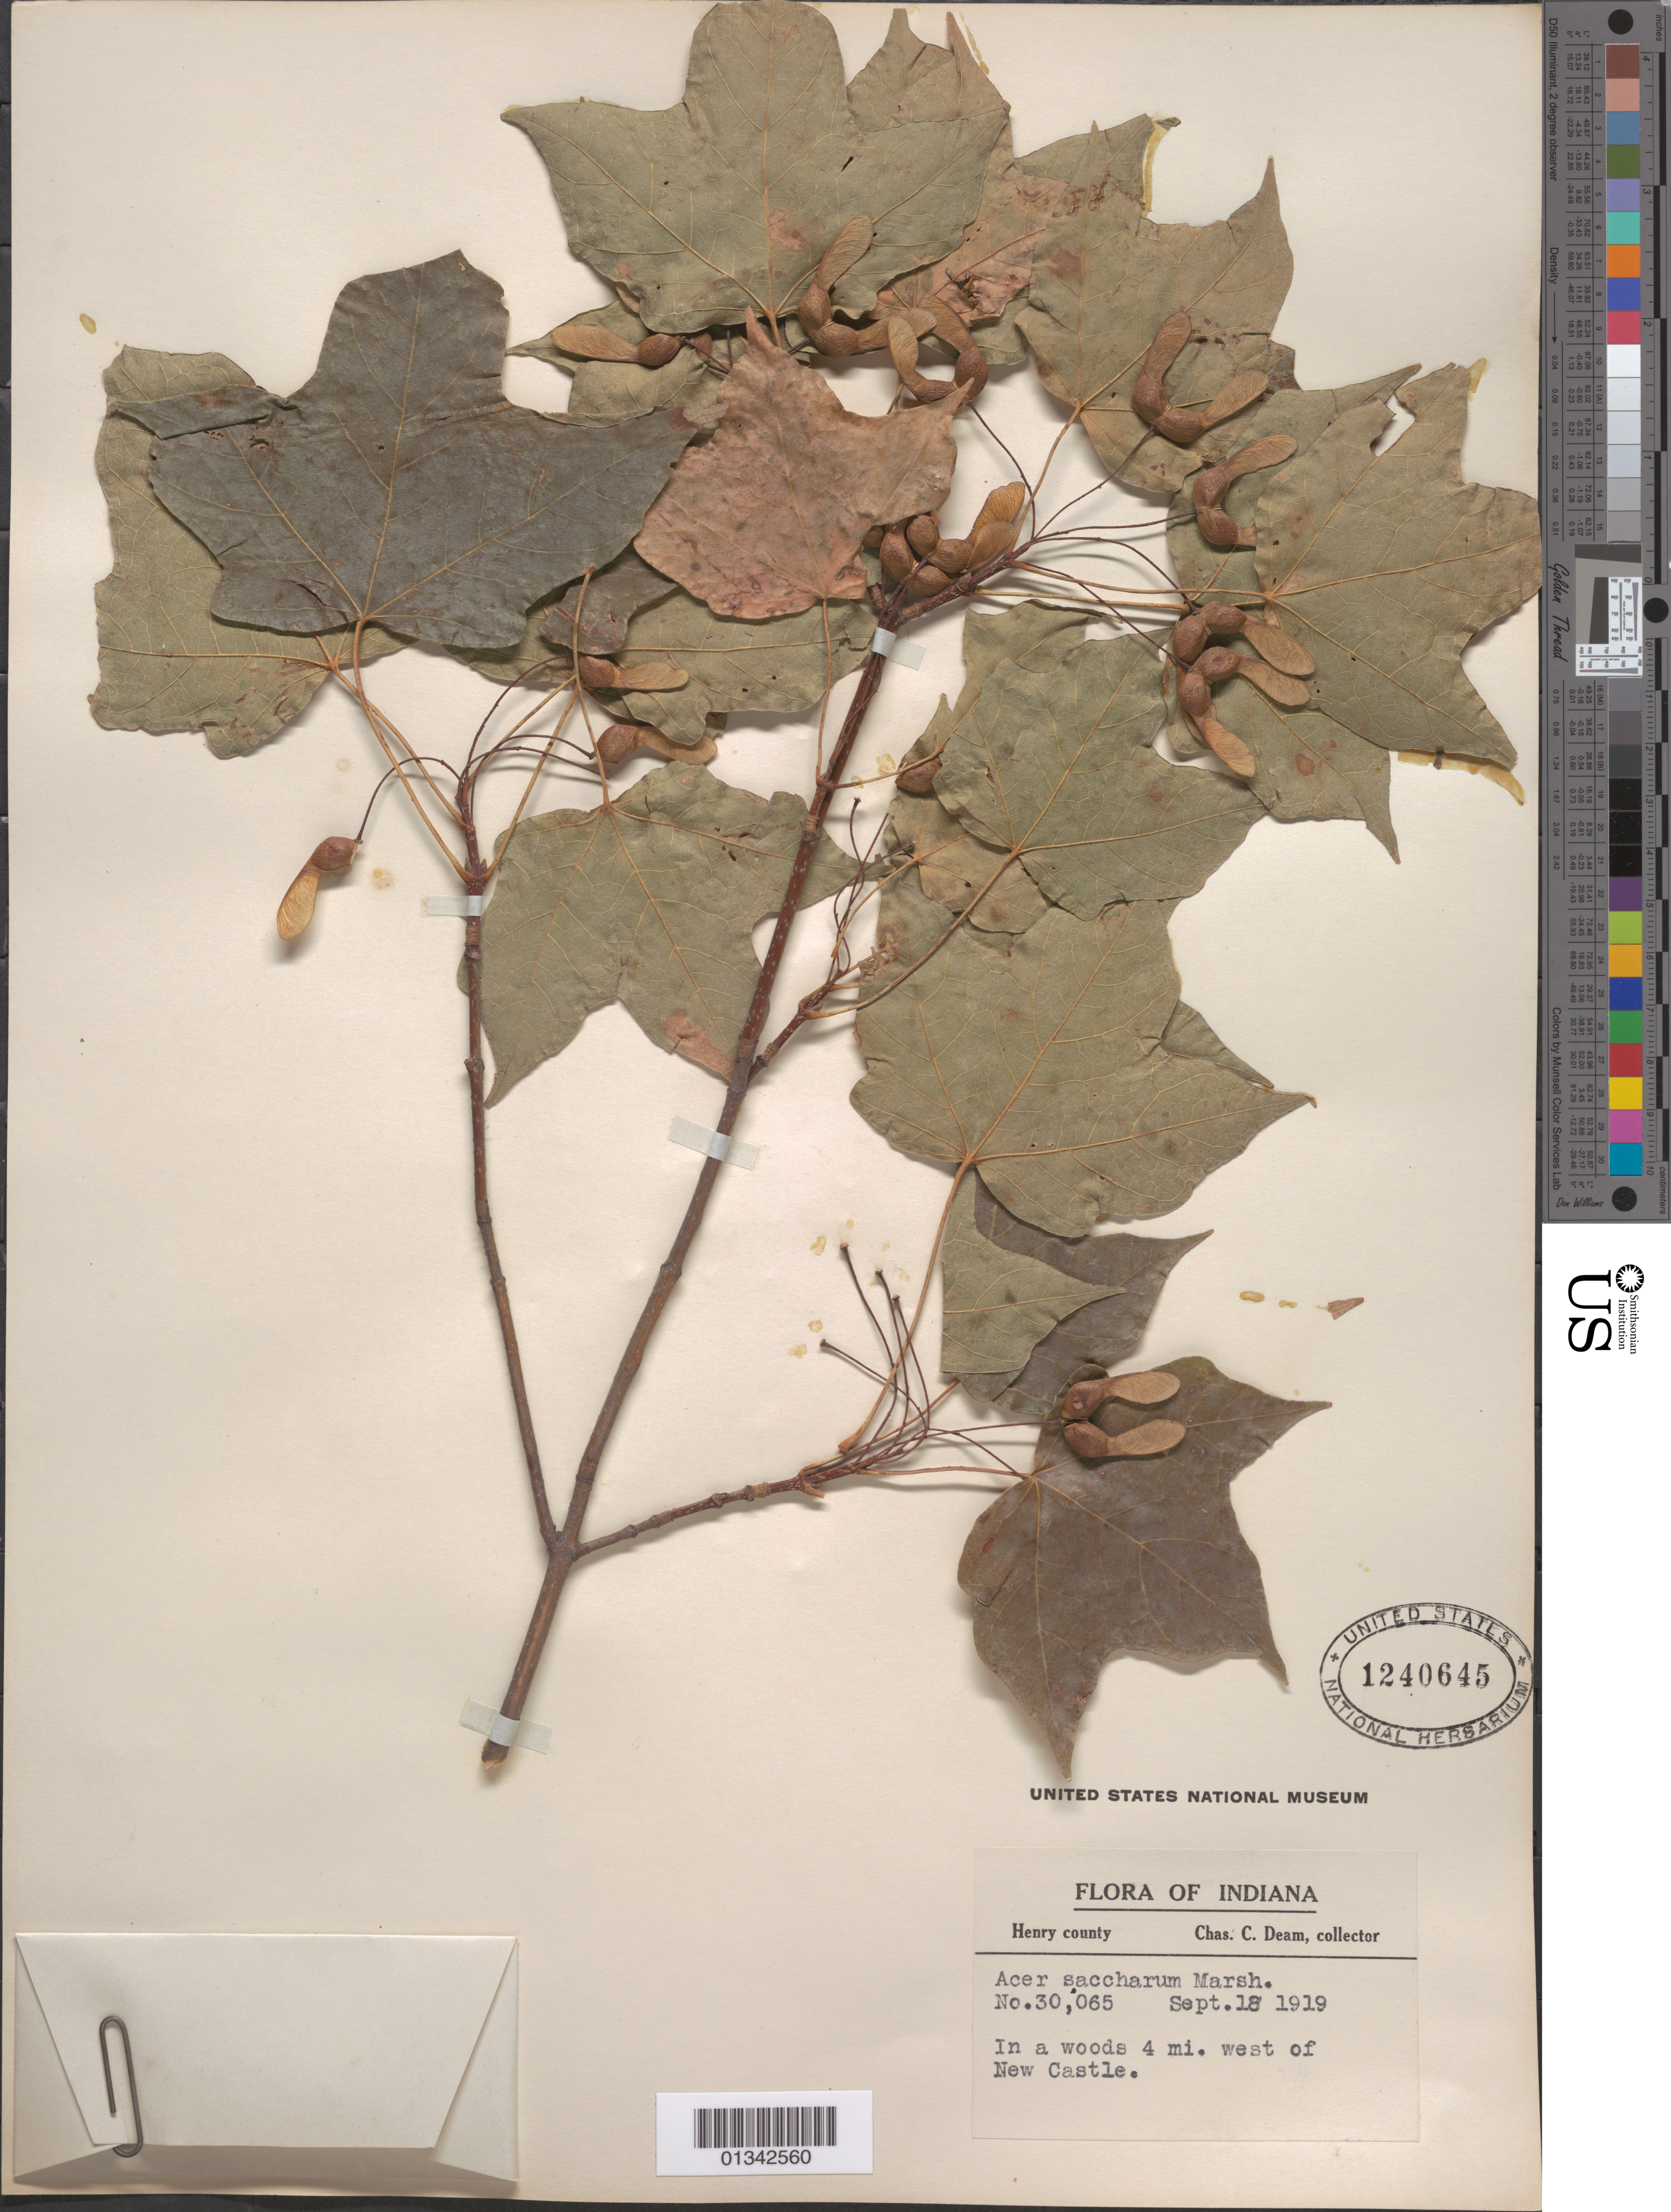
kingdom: Plantae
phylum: Tracheophyta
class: Magnoliopsida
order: Sapindales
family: Sapindaceae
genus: Acer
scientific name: Acer saccharum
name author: Marshall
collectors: C. C. Deam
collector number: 30065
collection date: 1919-09-18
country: United States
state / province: Indiana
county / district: Henry County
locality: New Castle, 4 miles W; Henry County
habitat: In a woods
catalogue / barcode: US 1240645